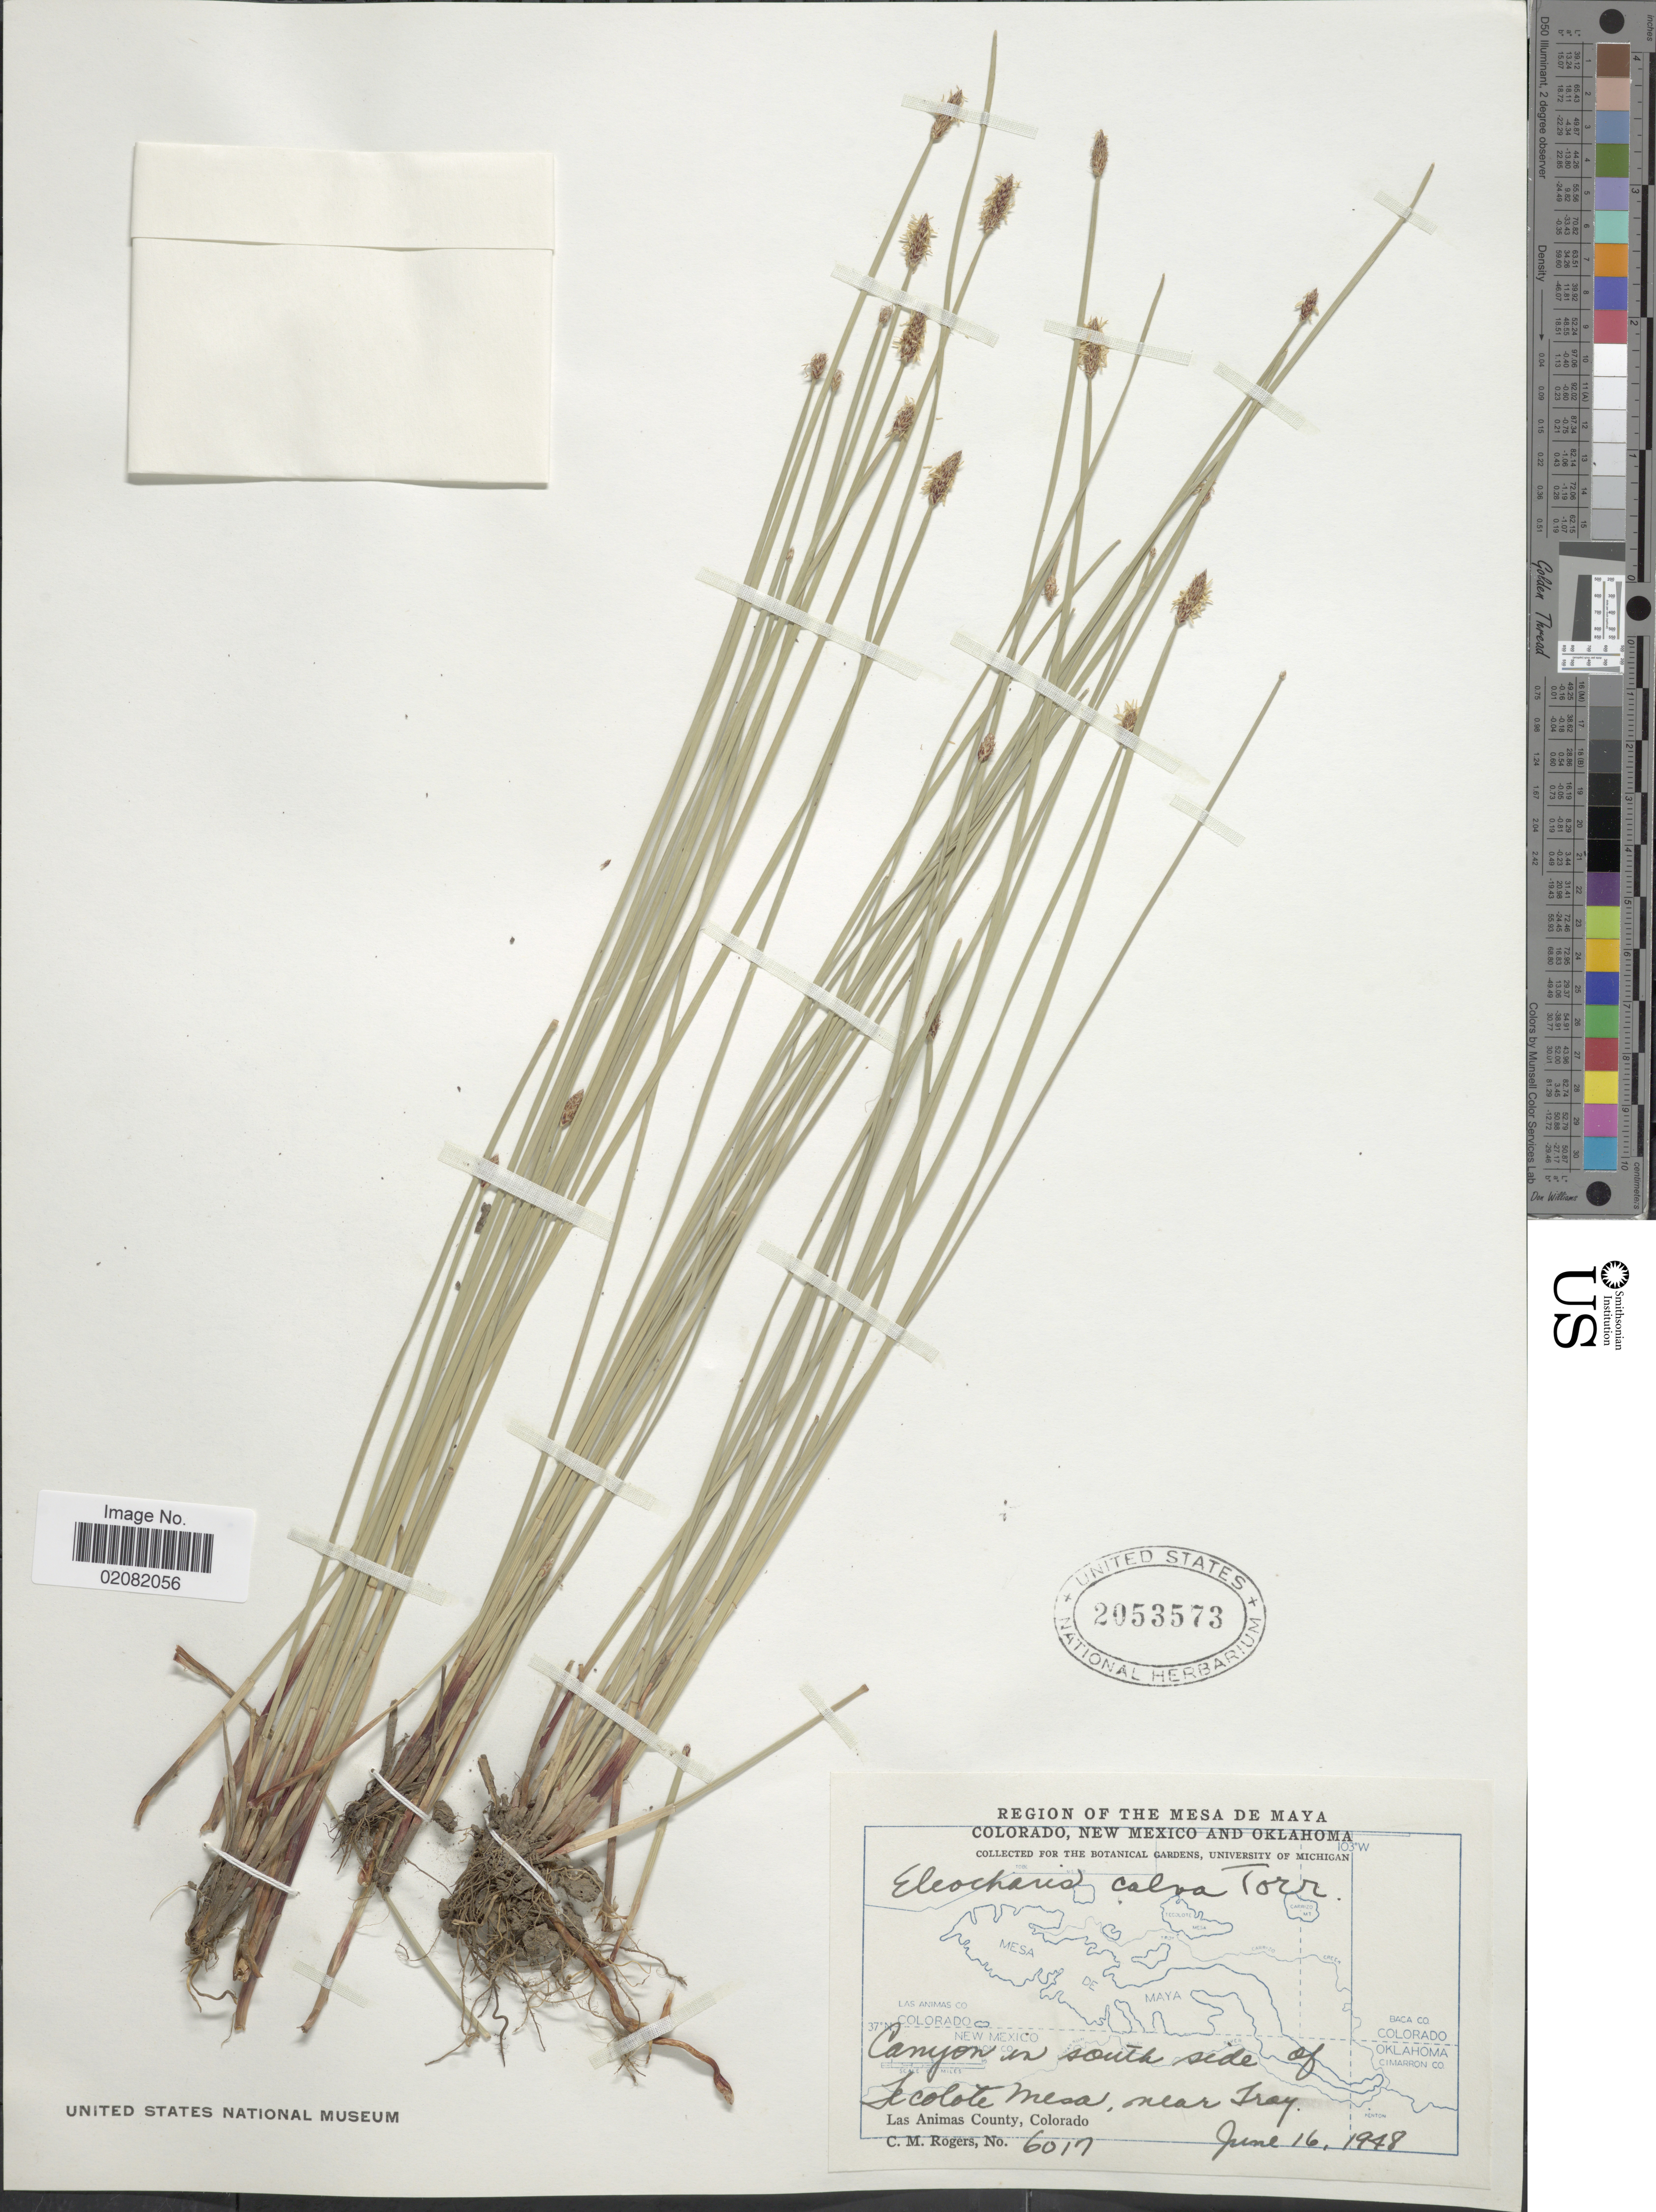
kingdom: Plantae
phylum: Tracheophyta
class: Liliopsida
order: Poales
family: Cyperaceae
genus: Eleocharis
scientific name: Eleocharis erythropoda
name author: Steud.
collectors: C. M. Rogers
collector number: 6017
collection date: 1948-06-16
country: United States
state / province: Colorado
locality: Region of The Mesa De Maya Colorado, New Mexico and Oklahoma, Canyon in south side of Jecolote Mesa, near Iroy, Las Animas County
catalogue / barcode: US 2053573